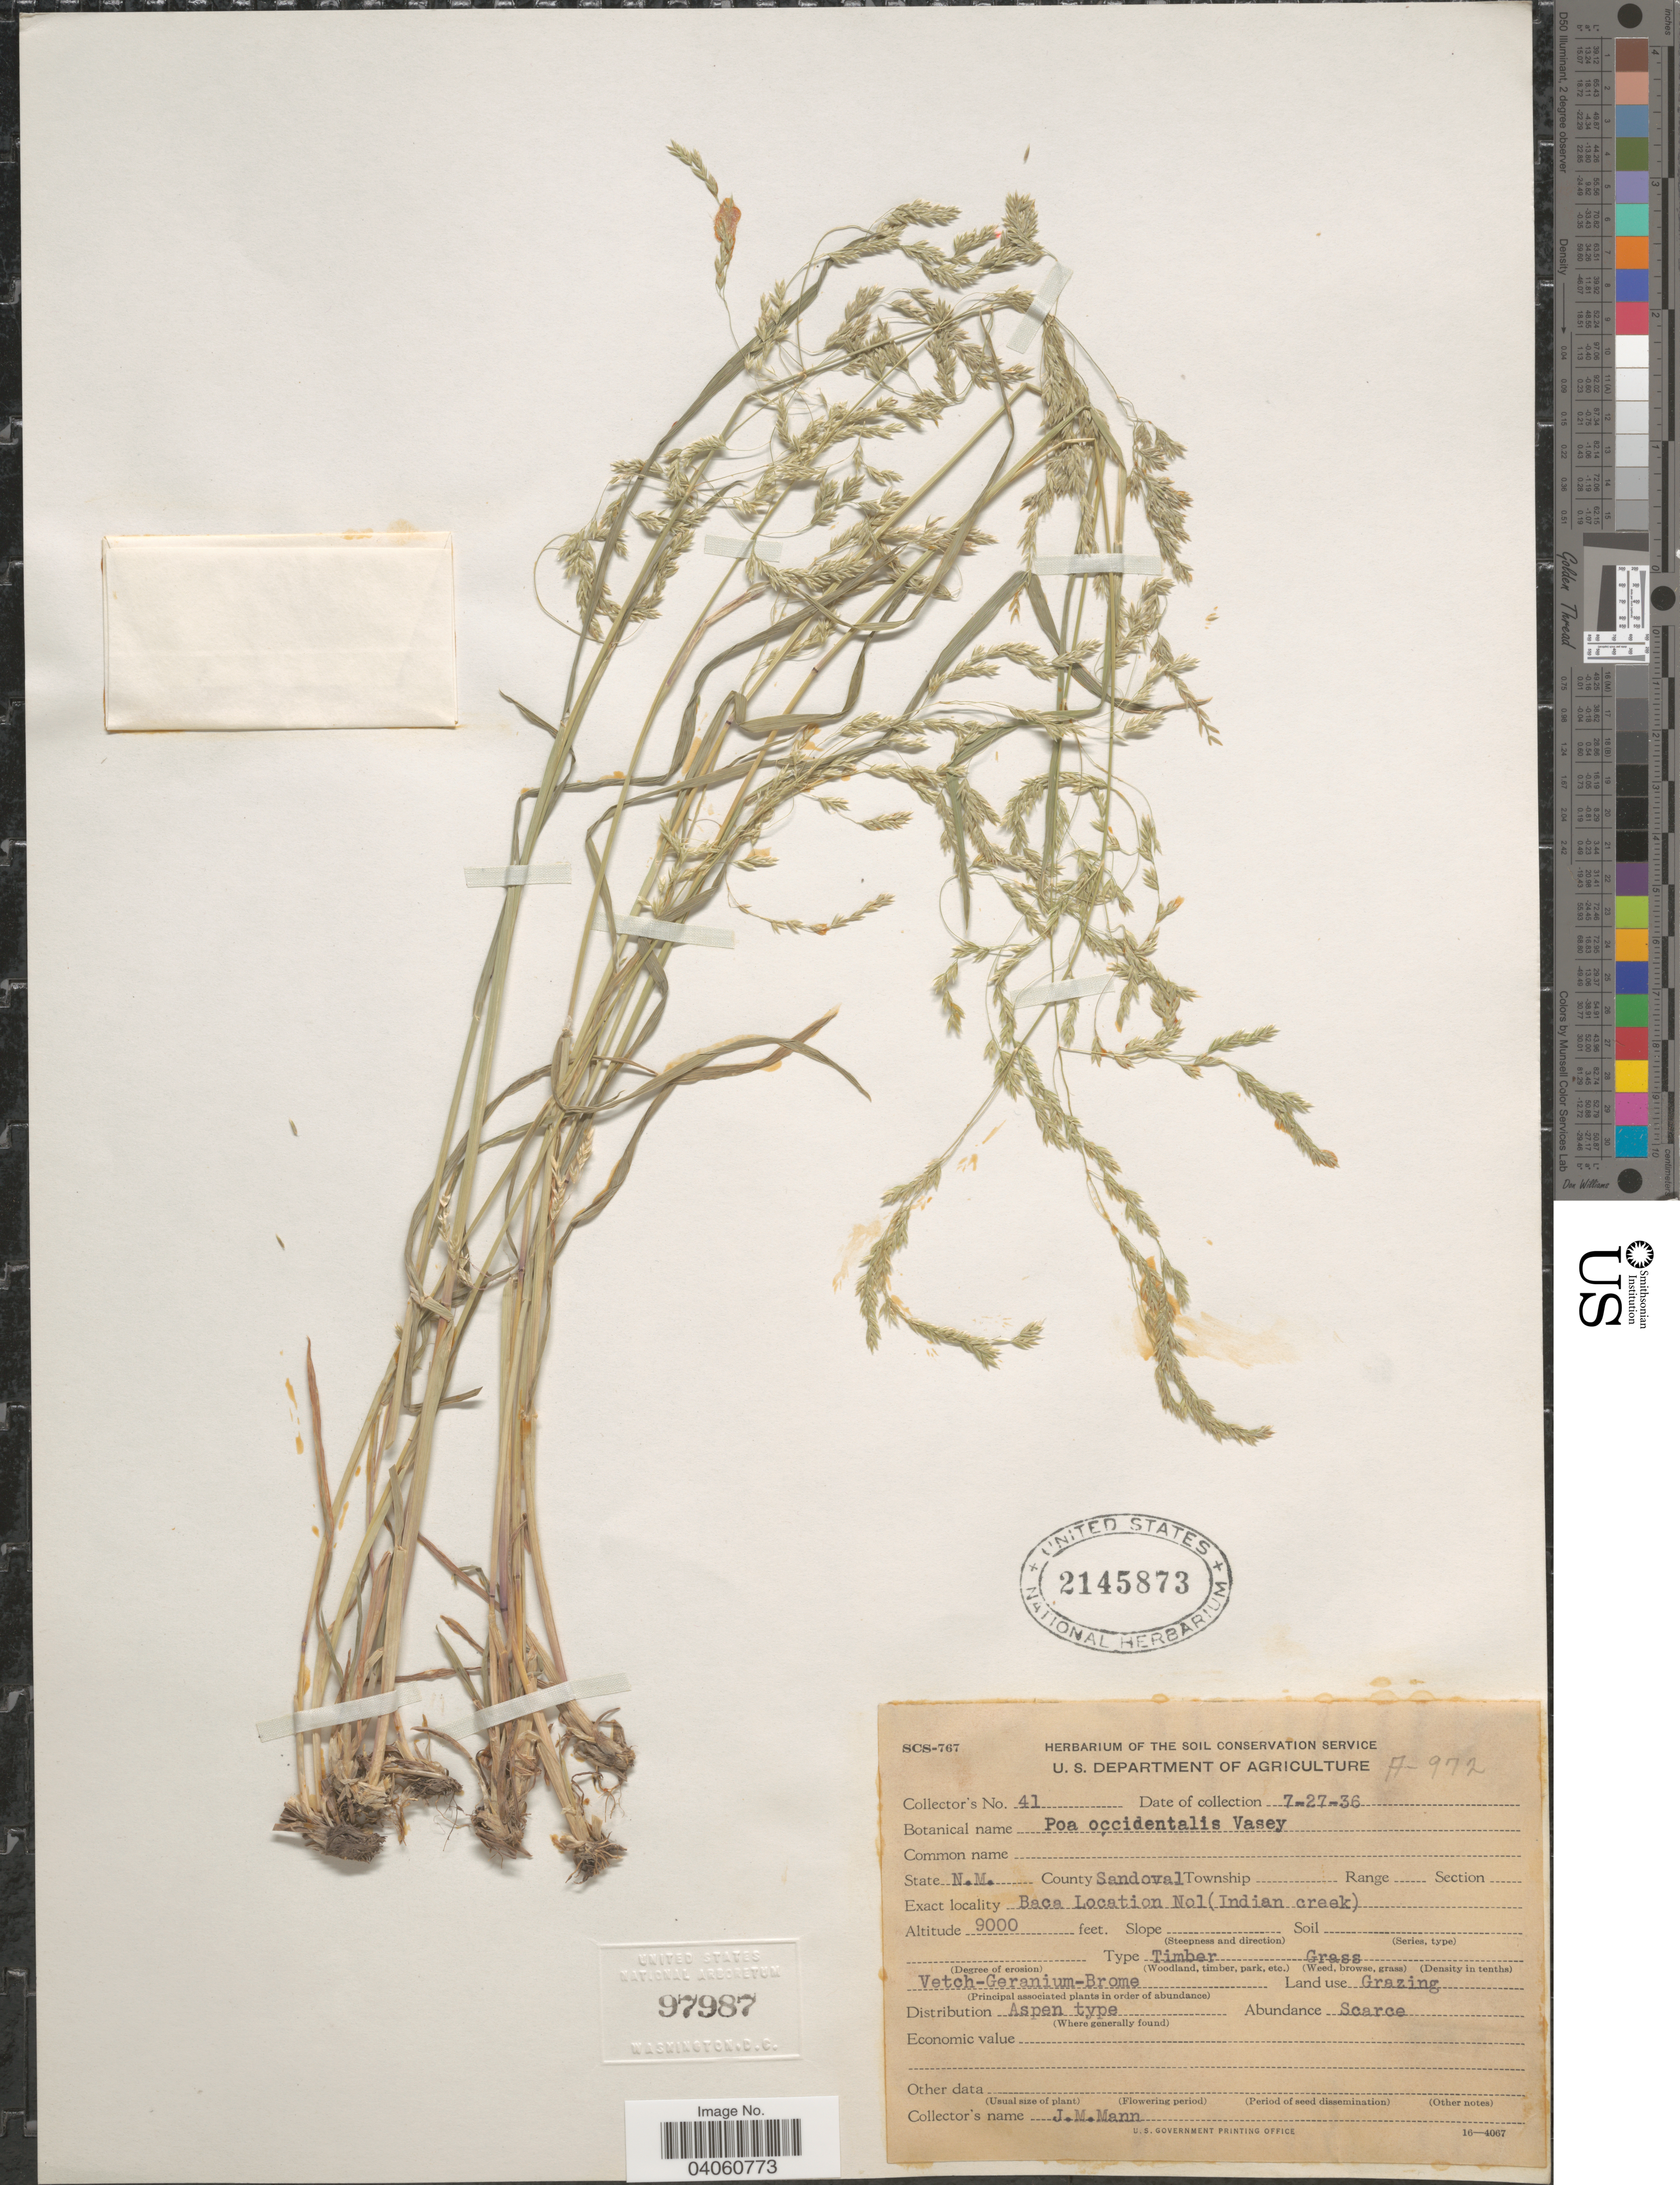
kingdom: Plantae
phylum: Tracheophyta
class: Liliopsida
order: Poales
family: Poaceae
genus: Poa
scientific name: Poa occidentalis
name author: (Vasey) Vasey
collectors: J. Mann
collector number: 41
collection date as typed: Transcribed d/m/y: 27/7/36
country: United States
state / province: New Mexico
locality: County Sandoval. Baca Location Nol (Indian creek).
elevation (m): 2743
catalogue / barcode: US 2145873